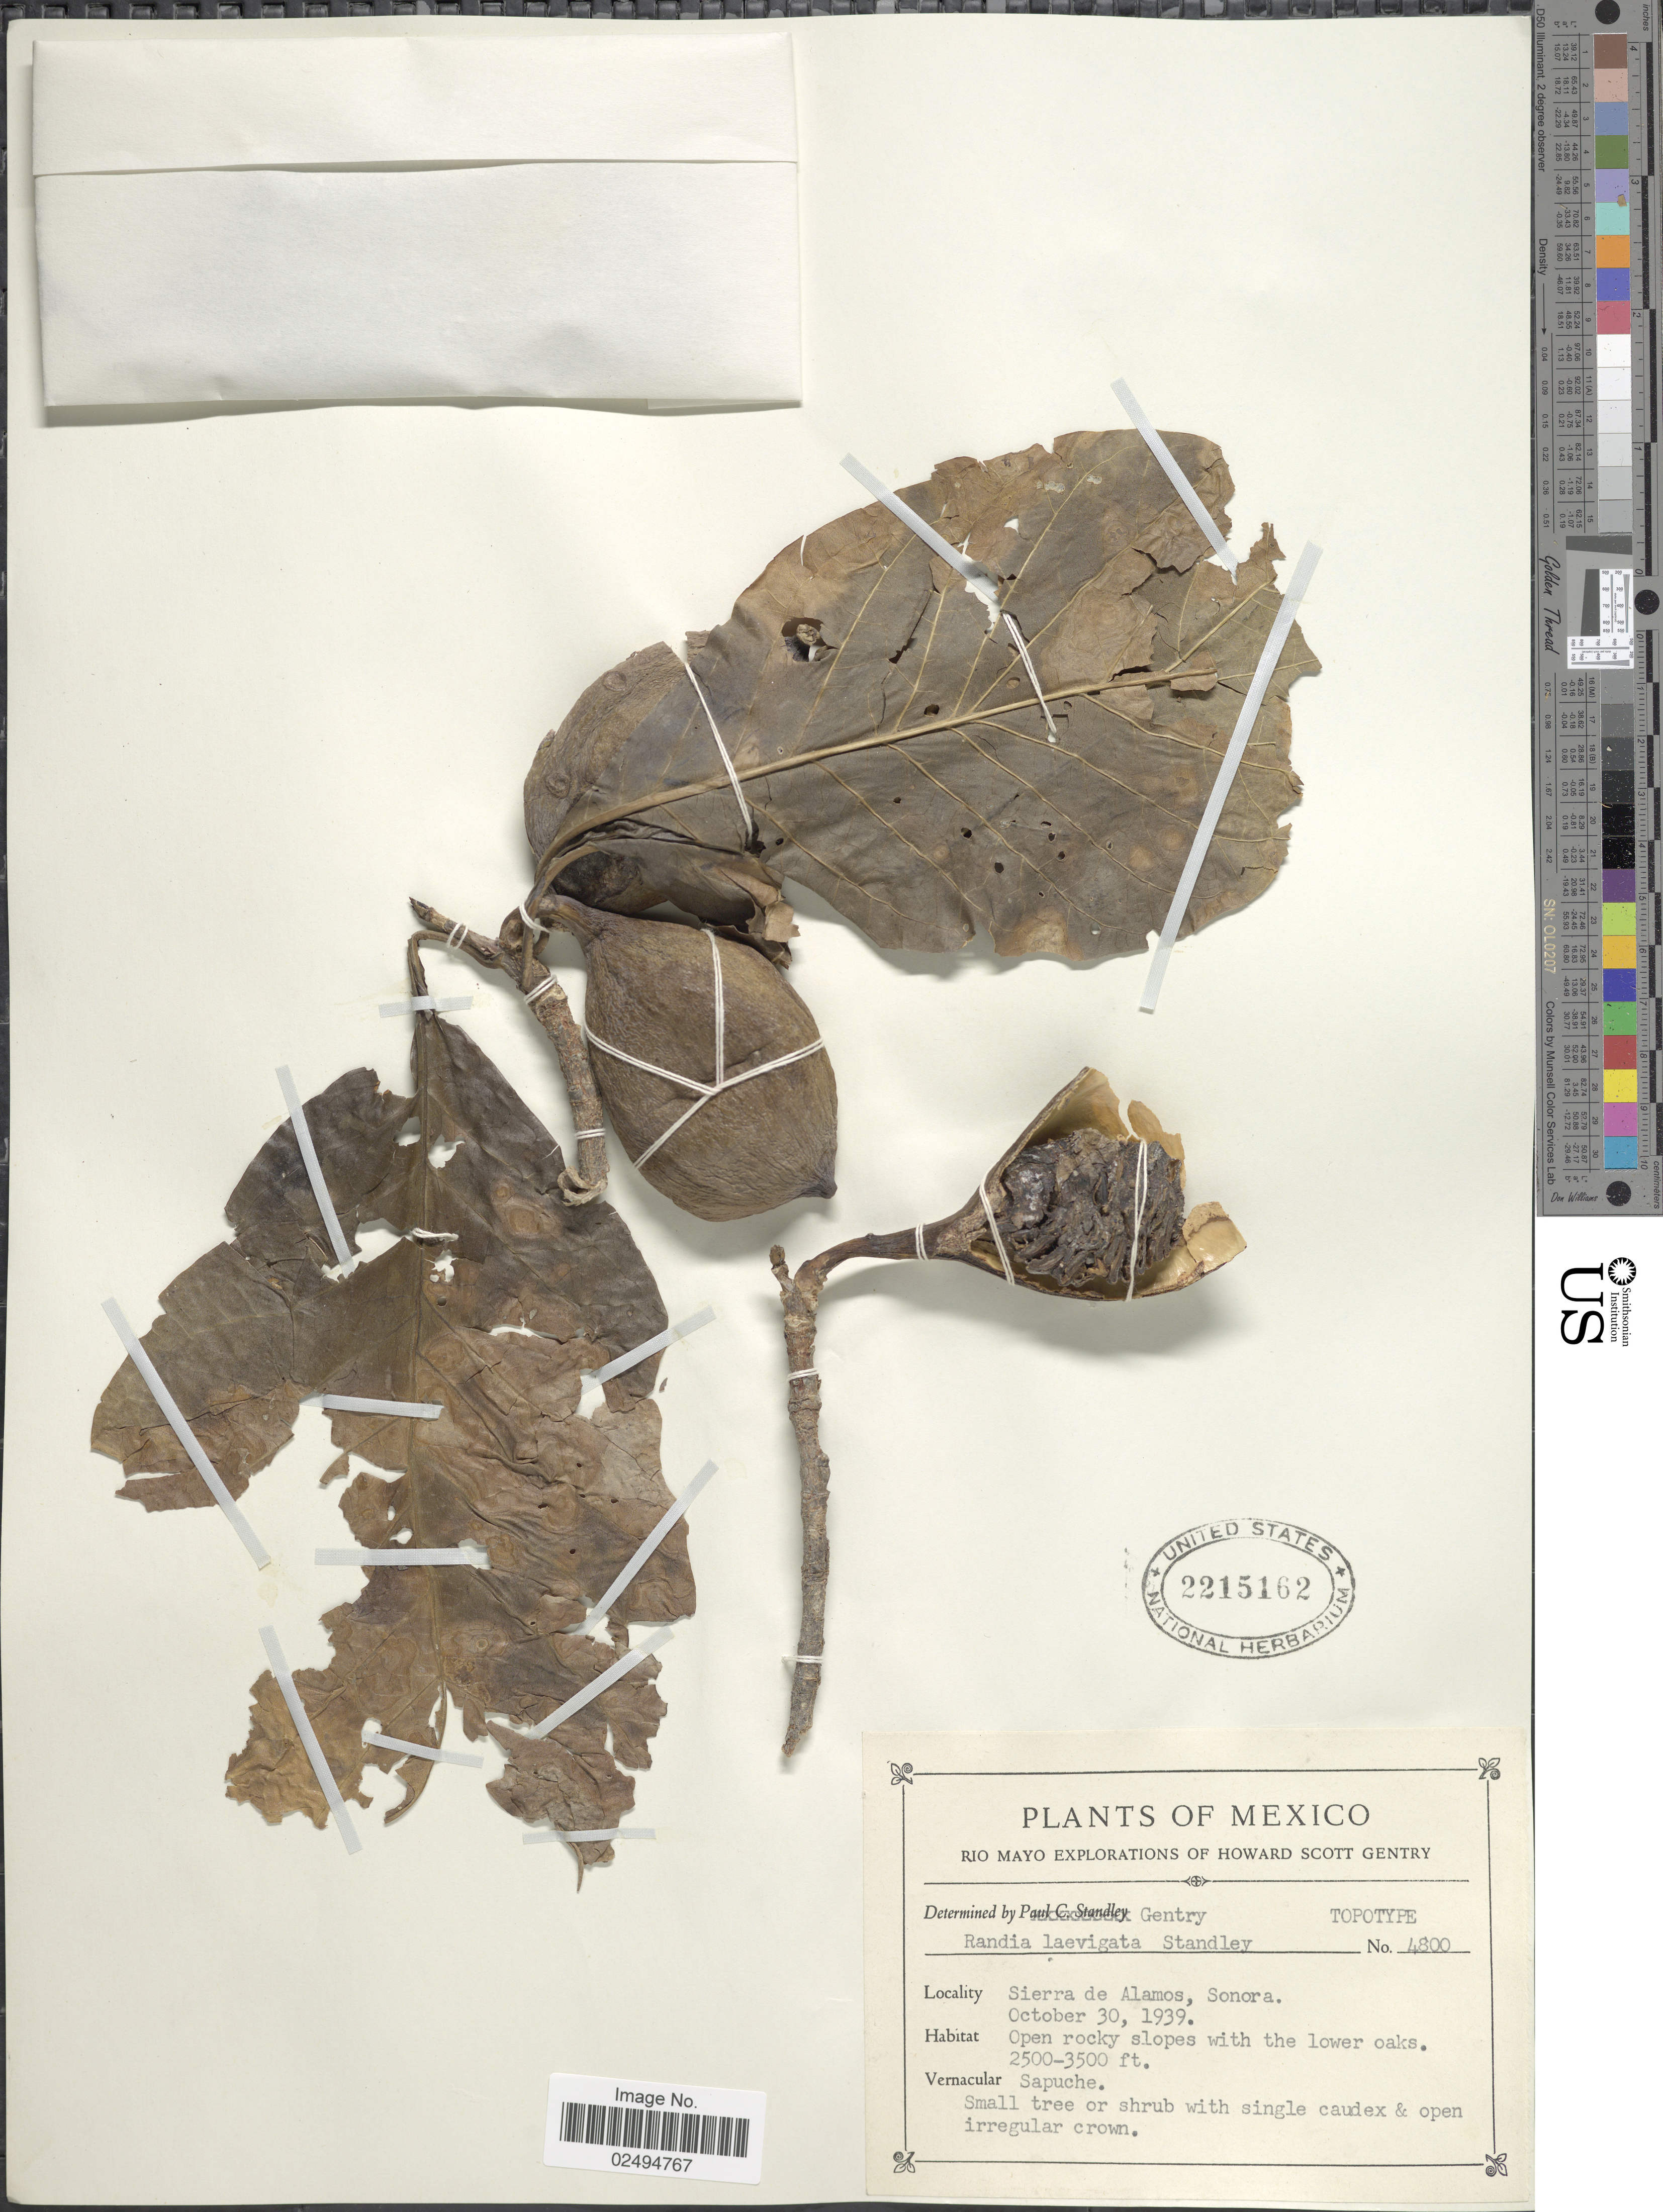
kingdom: Plantae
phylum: Tracheophyta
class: Magnoliopsida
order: Gentianales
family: Rubiaceae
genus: Randia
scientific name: Randia laevigata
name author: Standl.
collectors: H. S. Gentry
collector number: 4800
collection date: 1939-10-30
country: Mexico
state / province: Sonora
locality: Sierra de Alamos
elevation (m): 762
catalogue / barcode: US 2215162